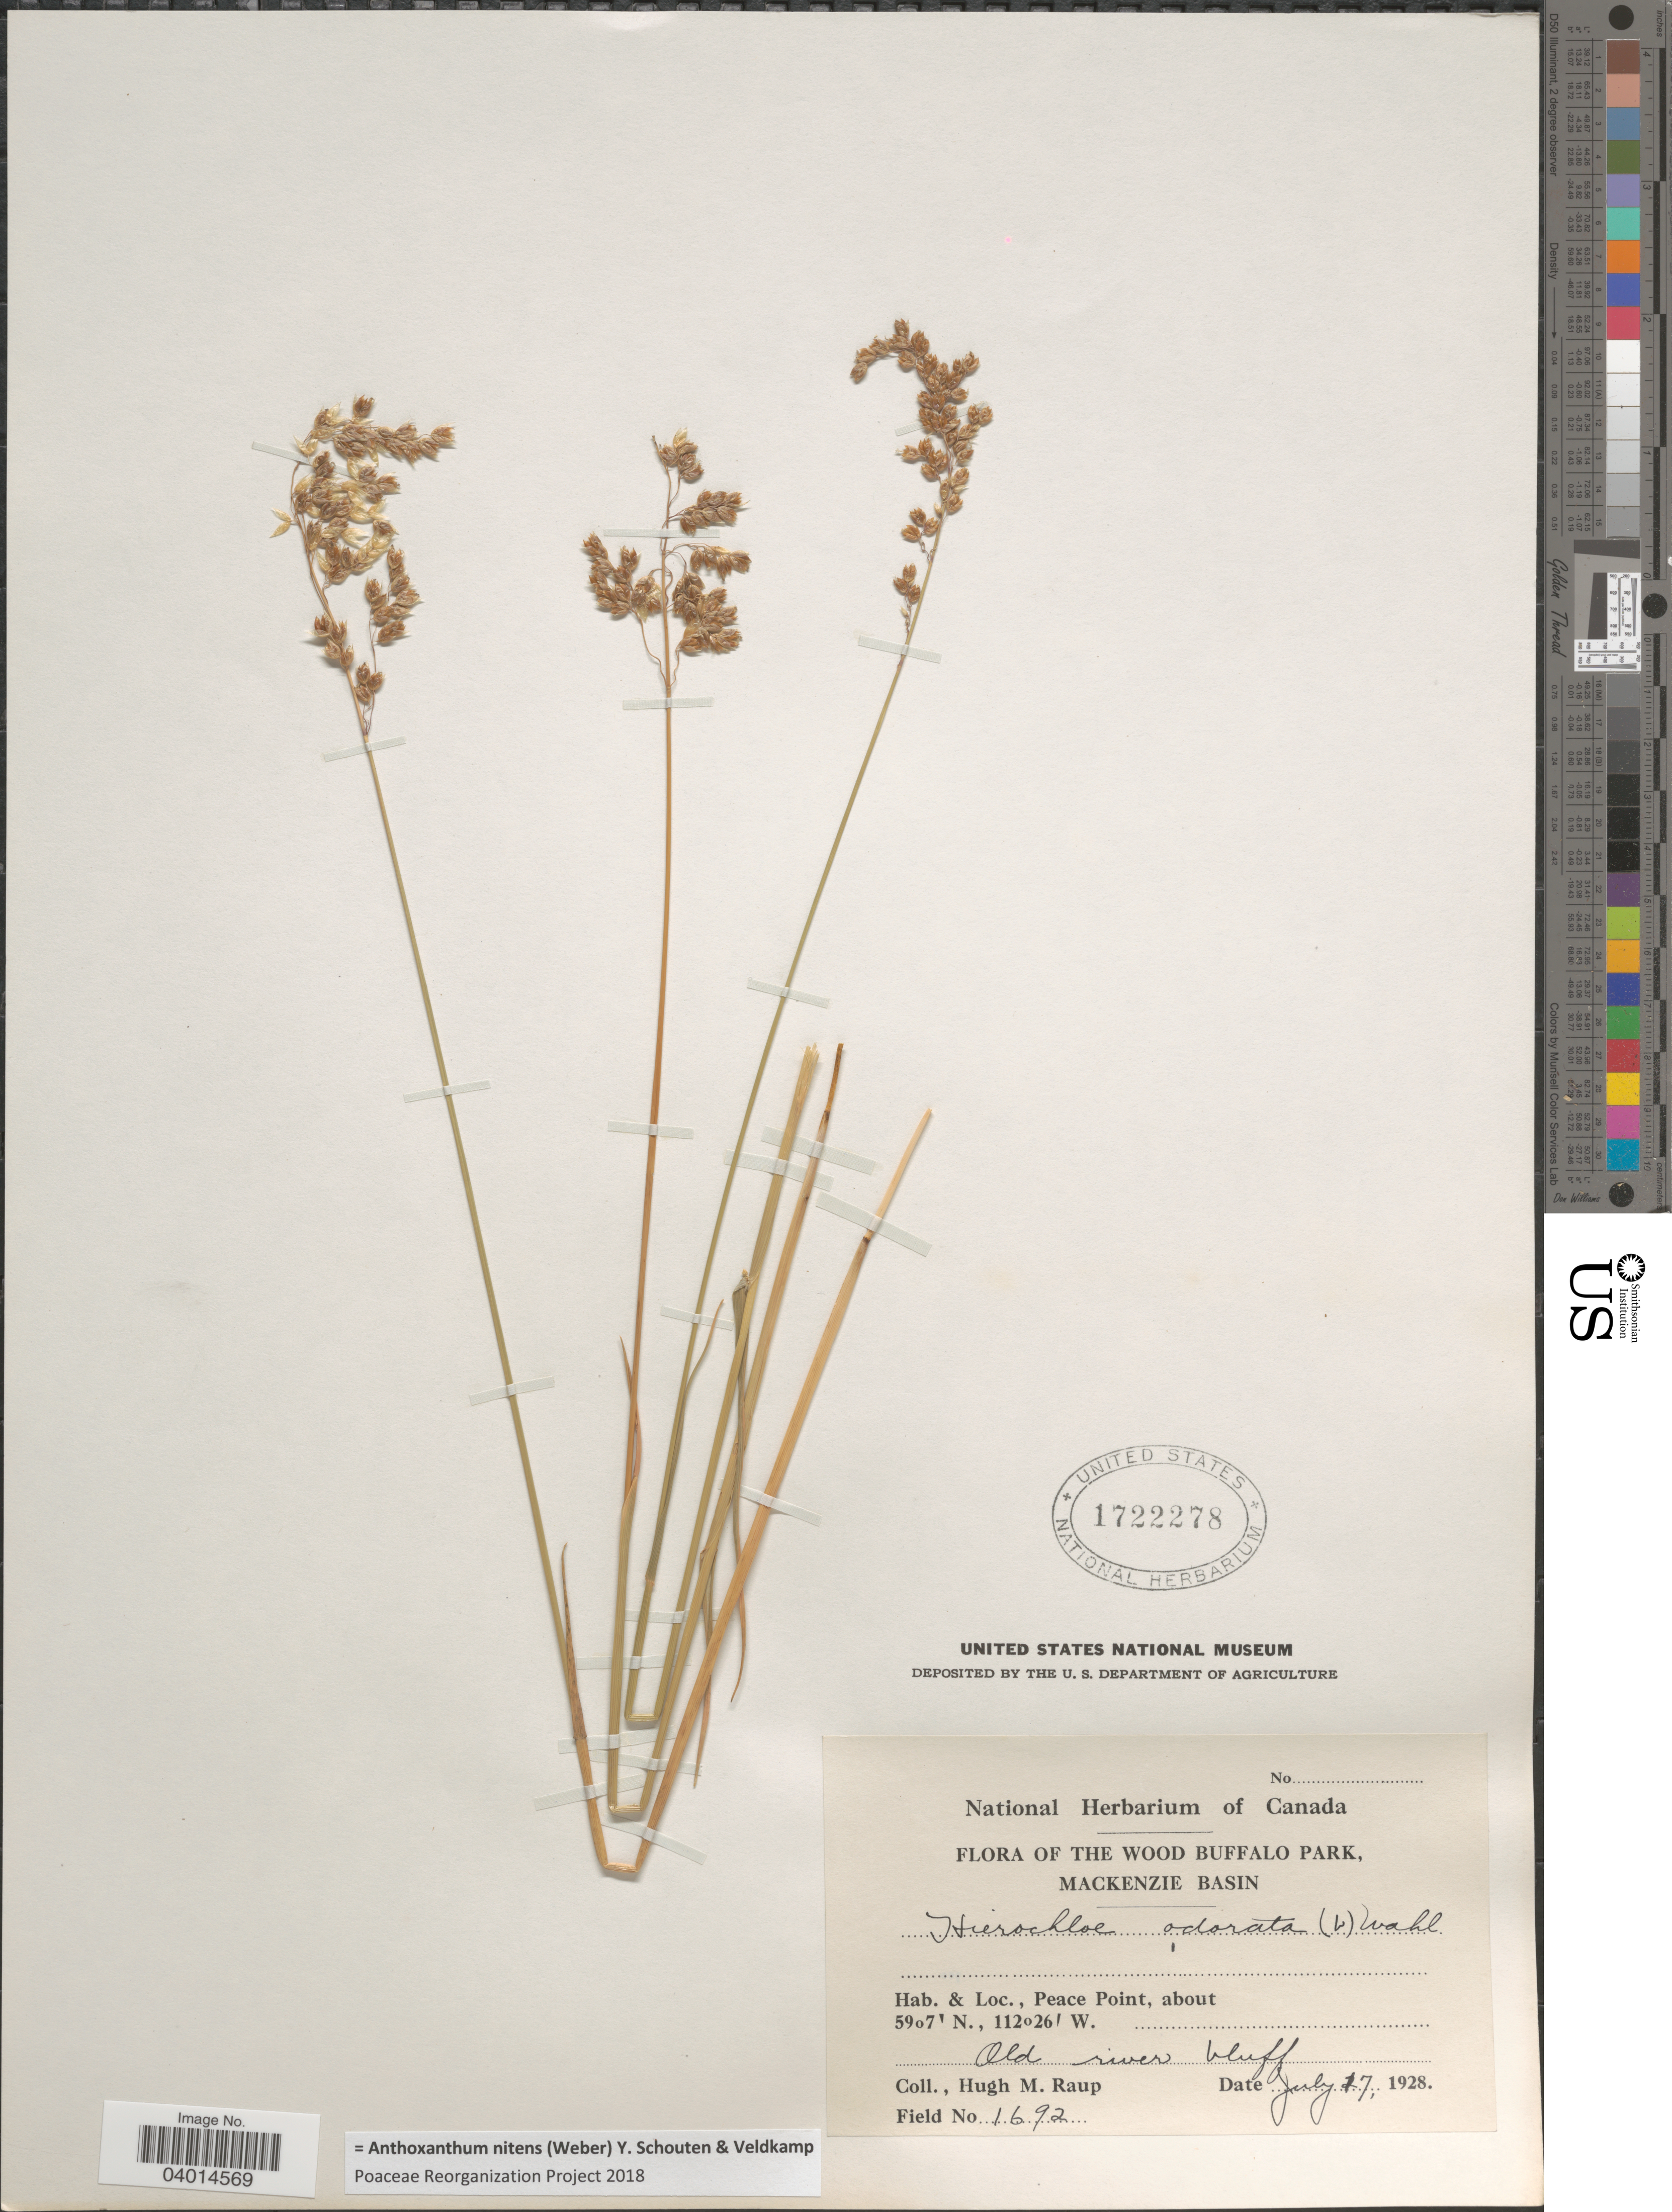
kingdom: Plantae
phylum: Tracheophyta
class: Liliopsida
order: Poales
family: Poaceae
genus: Anthoxanthum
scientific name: Anthoxanthum nitens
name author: (G.H. Weber) R.T.A. Schouten & Veldkamp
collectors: H. Raup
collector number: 1692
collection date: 1928-07-17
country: Canada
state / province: Alberta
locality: The Wood Buffalo Park, Mackenzie Basin. Peace Point.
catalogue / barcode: US 1722278